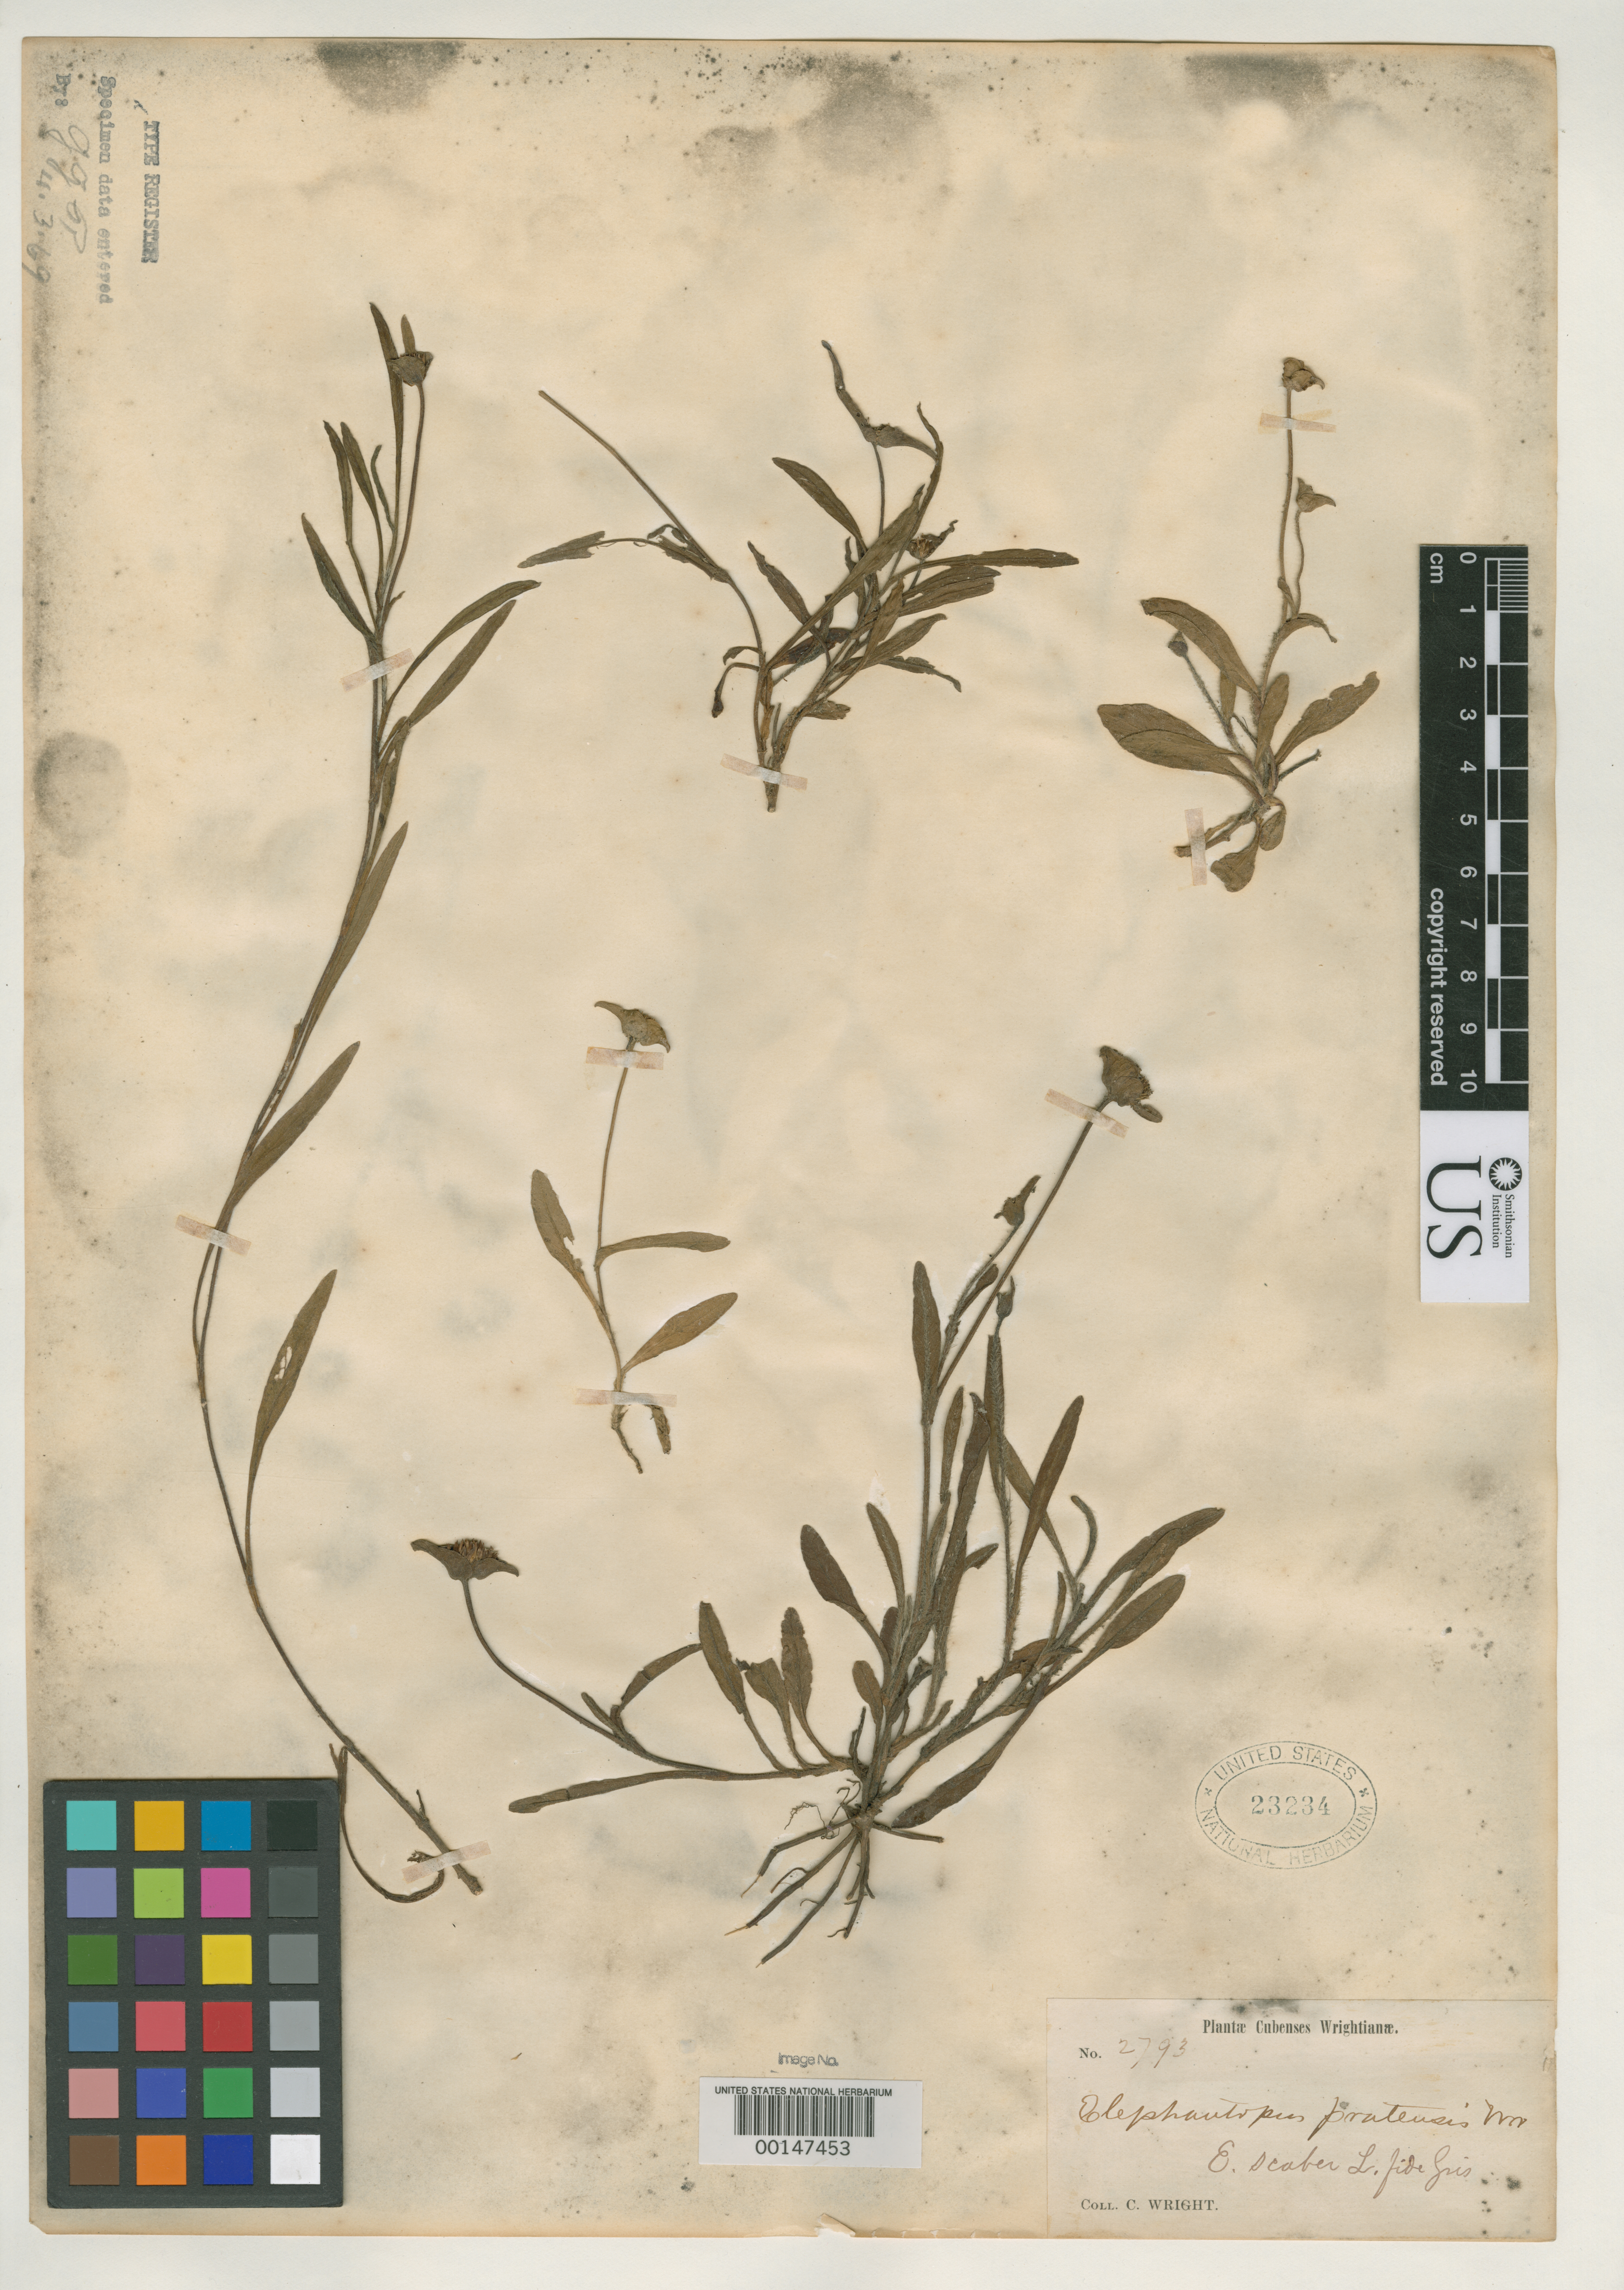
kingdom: Plantae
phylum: Tracheophyta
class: Magnoliopsida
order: Asterales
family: Asteraceae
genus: Elephantopus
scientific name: Elephantopus pratensis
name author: C. Wright in Sauvalle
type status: Isotype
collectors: C. Wright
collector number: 2793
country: Cuba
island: Greater Antilles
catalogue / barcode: US 23234